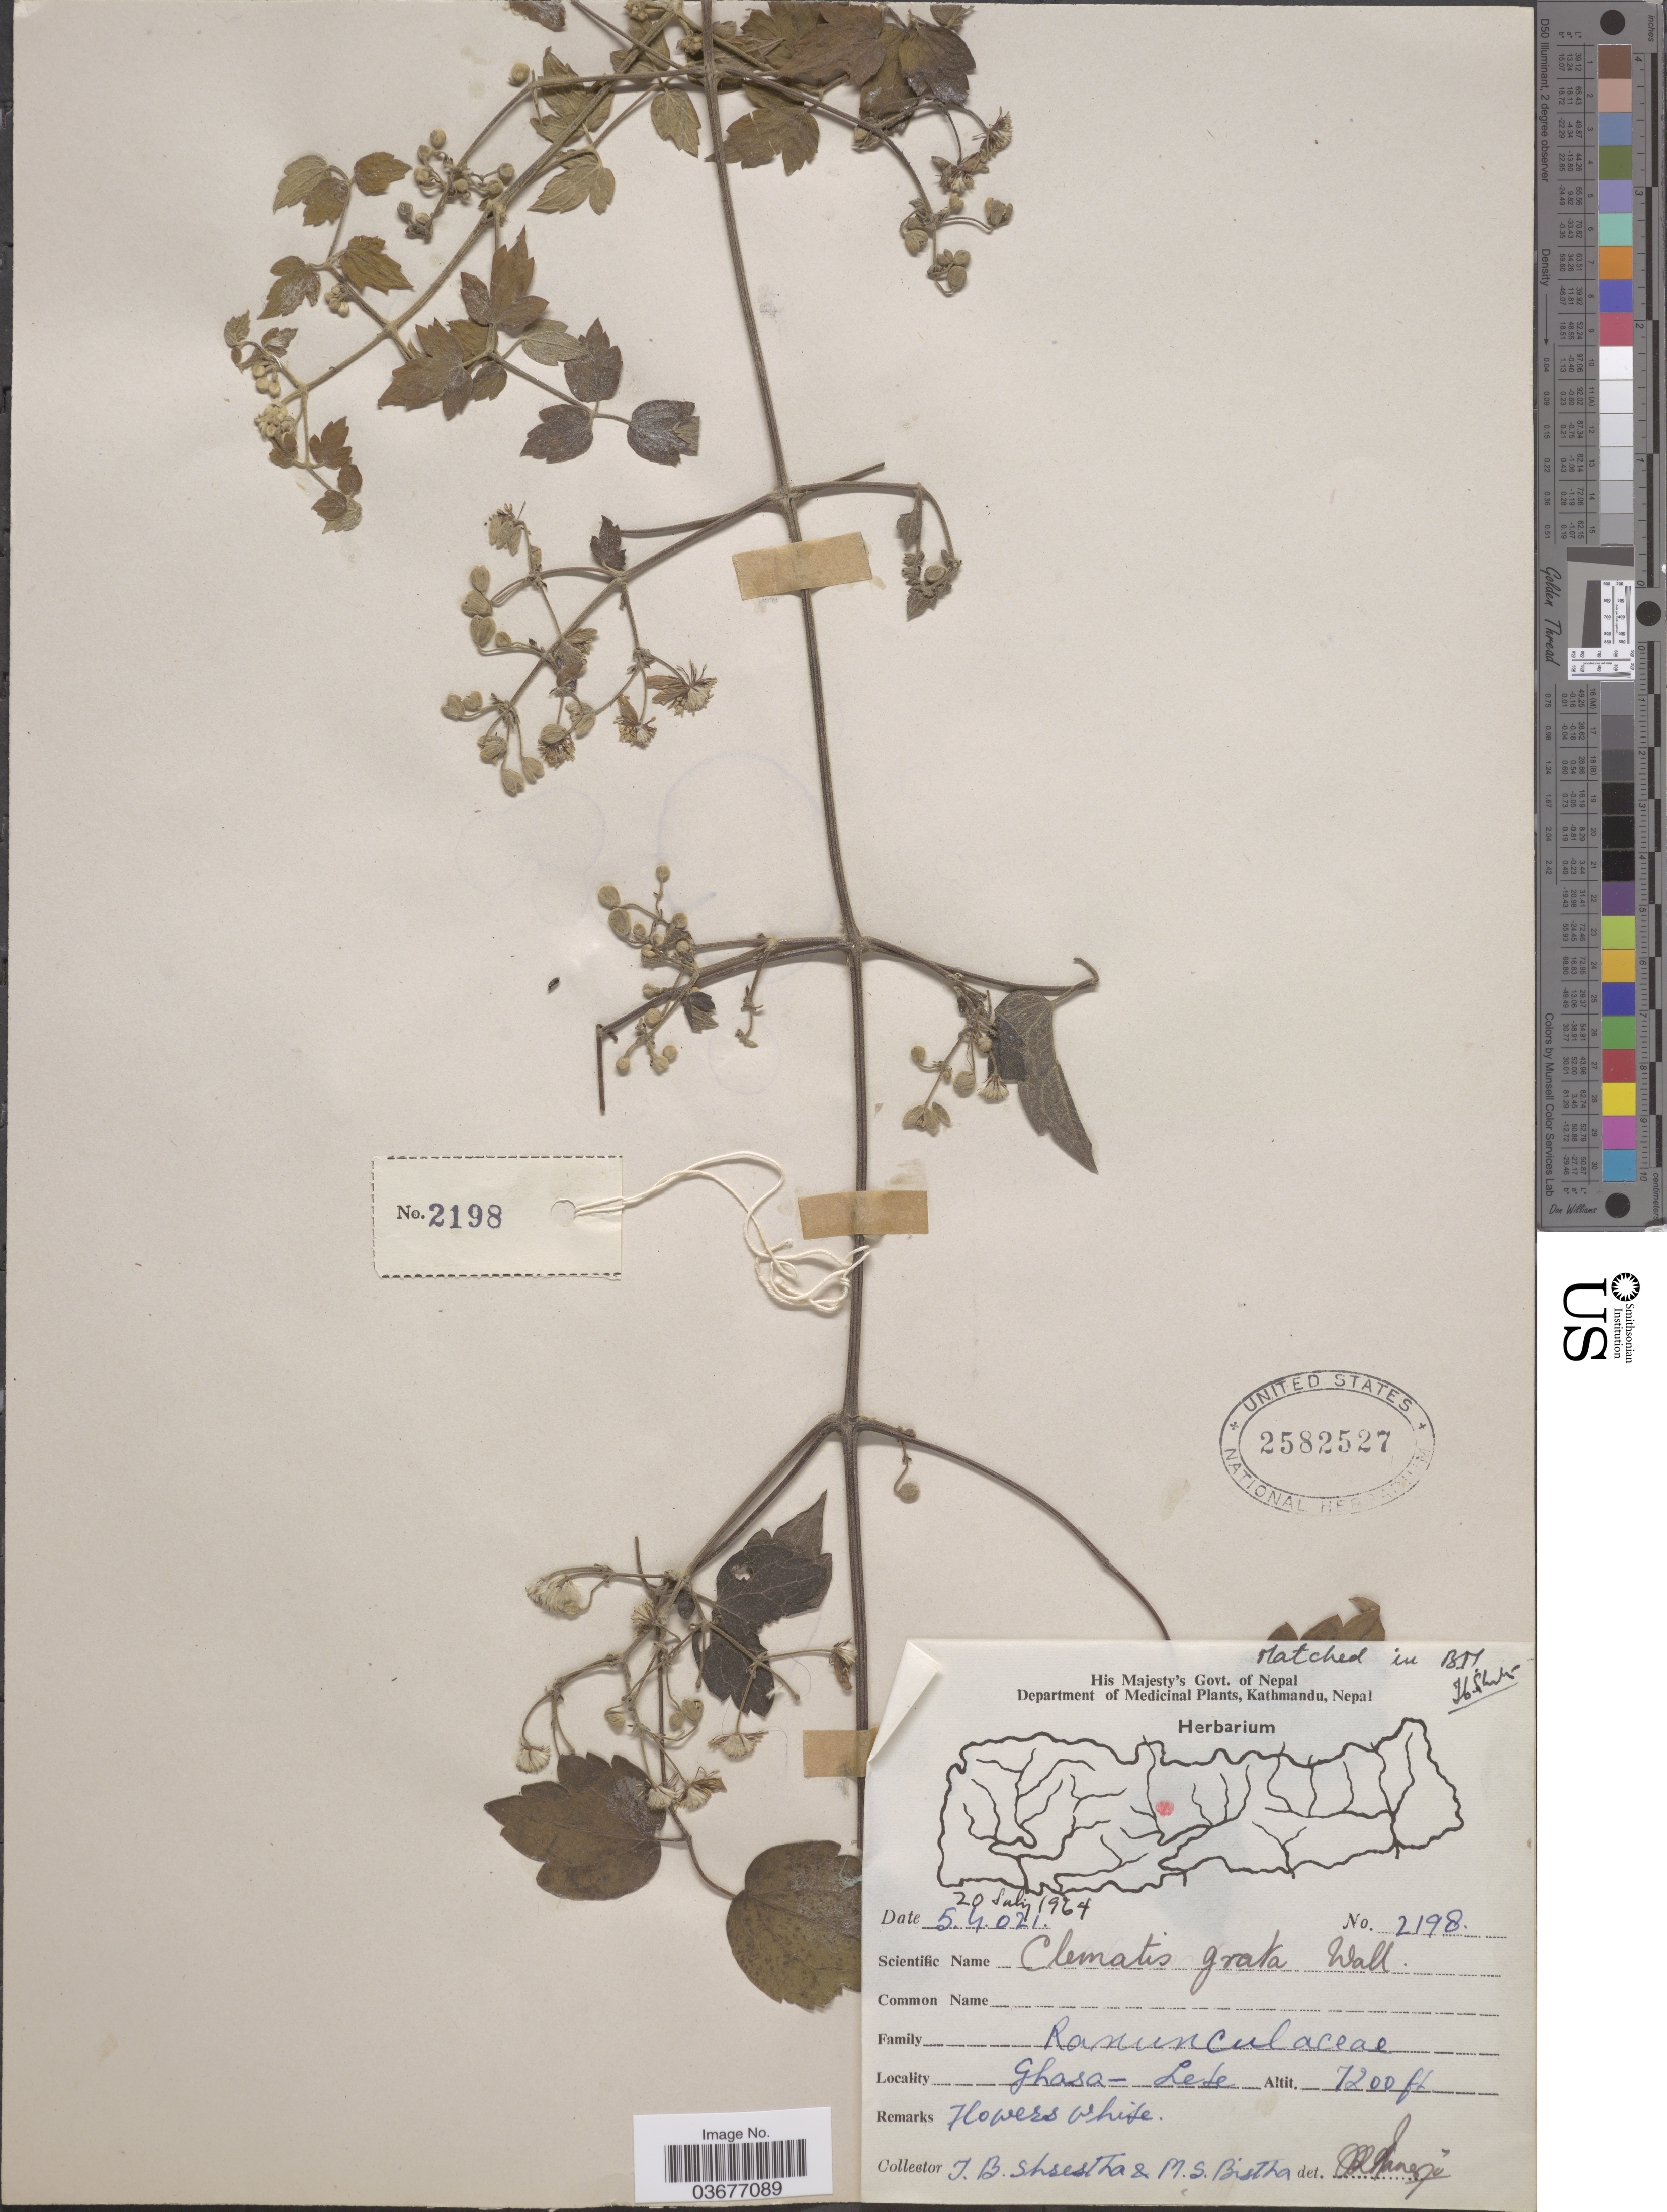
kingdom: Plantae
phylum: Tracheophyta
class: Magnoliopsida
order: Ranunculales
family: Ranunculaceae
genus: Clematis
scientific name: Clematis grata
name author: Wall.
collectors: T. B. Shrestha & M. Bistha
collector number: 2198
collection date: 1964-07-20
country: Nepal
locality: Ghasa-Lete.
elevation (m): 2195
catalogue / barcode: US 2582527